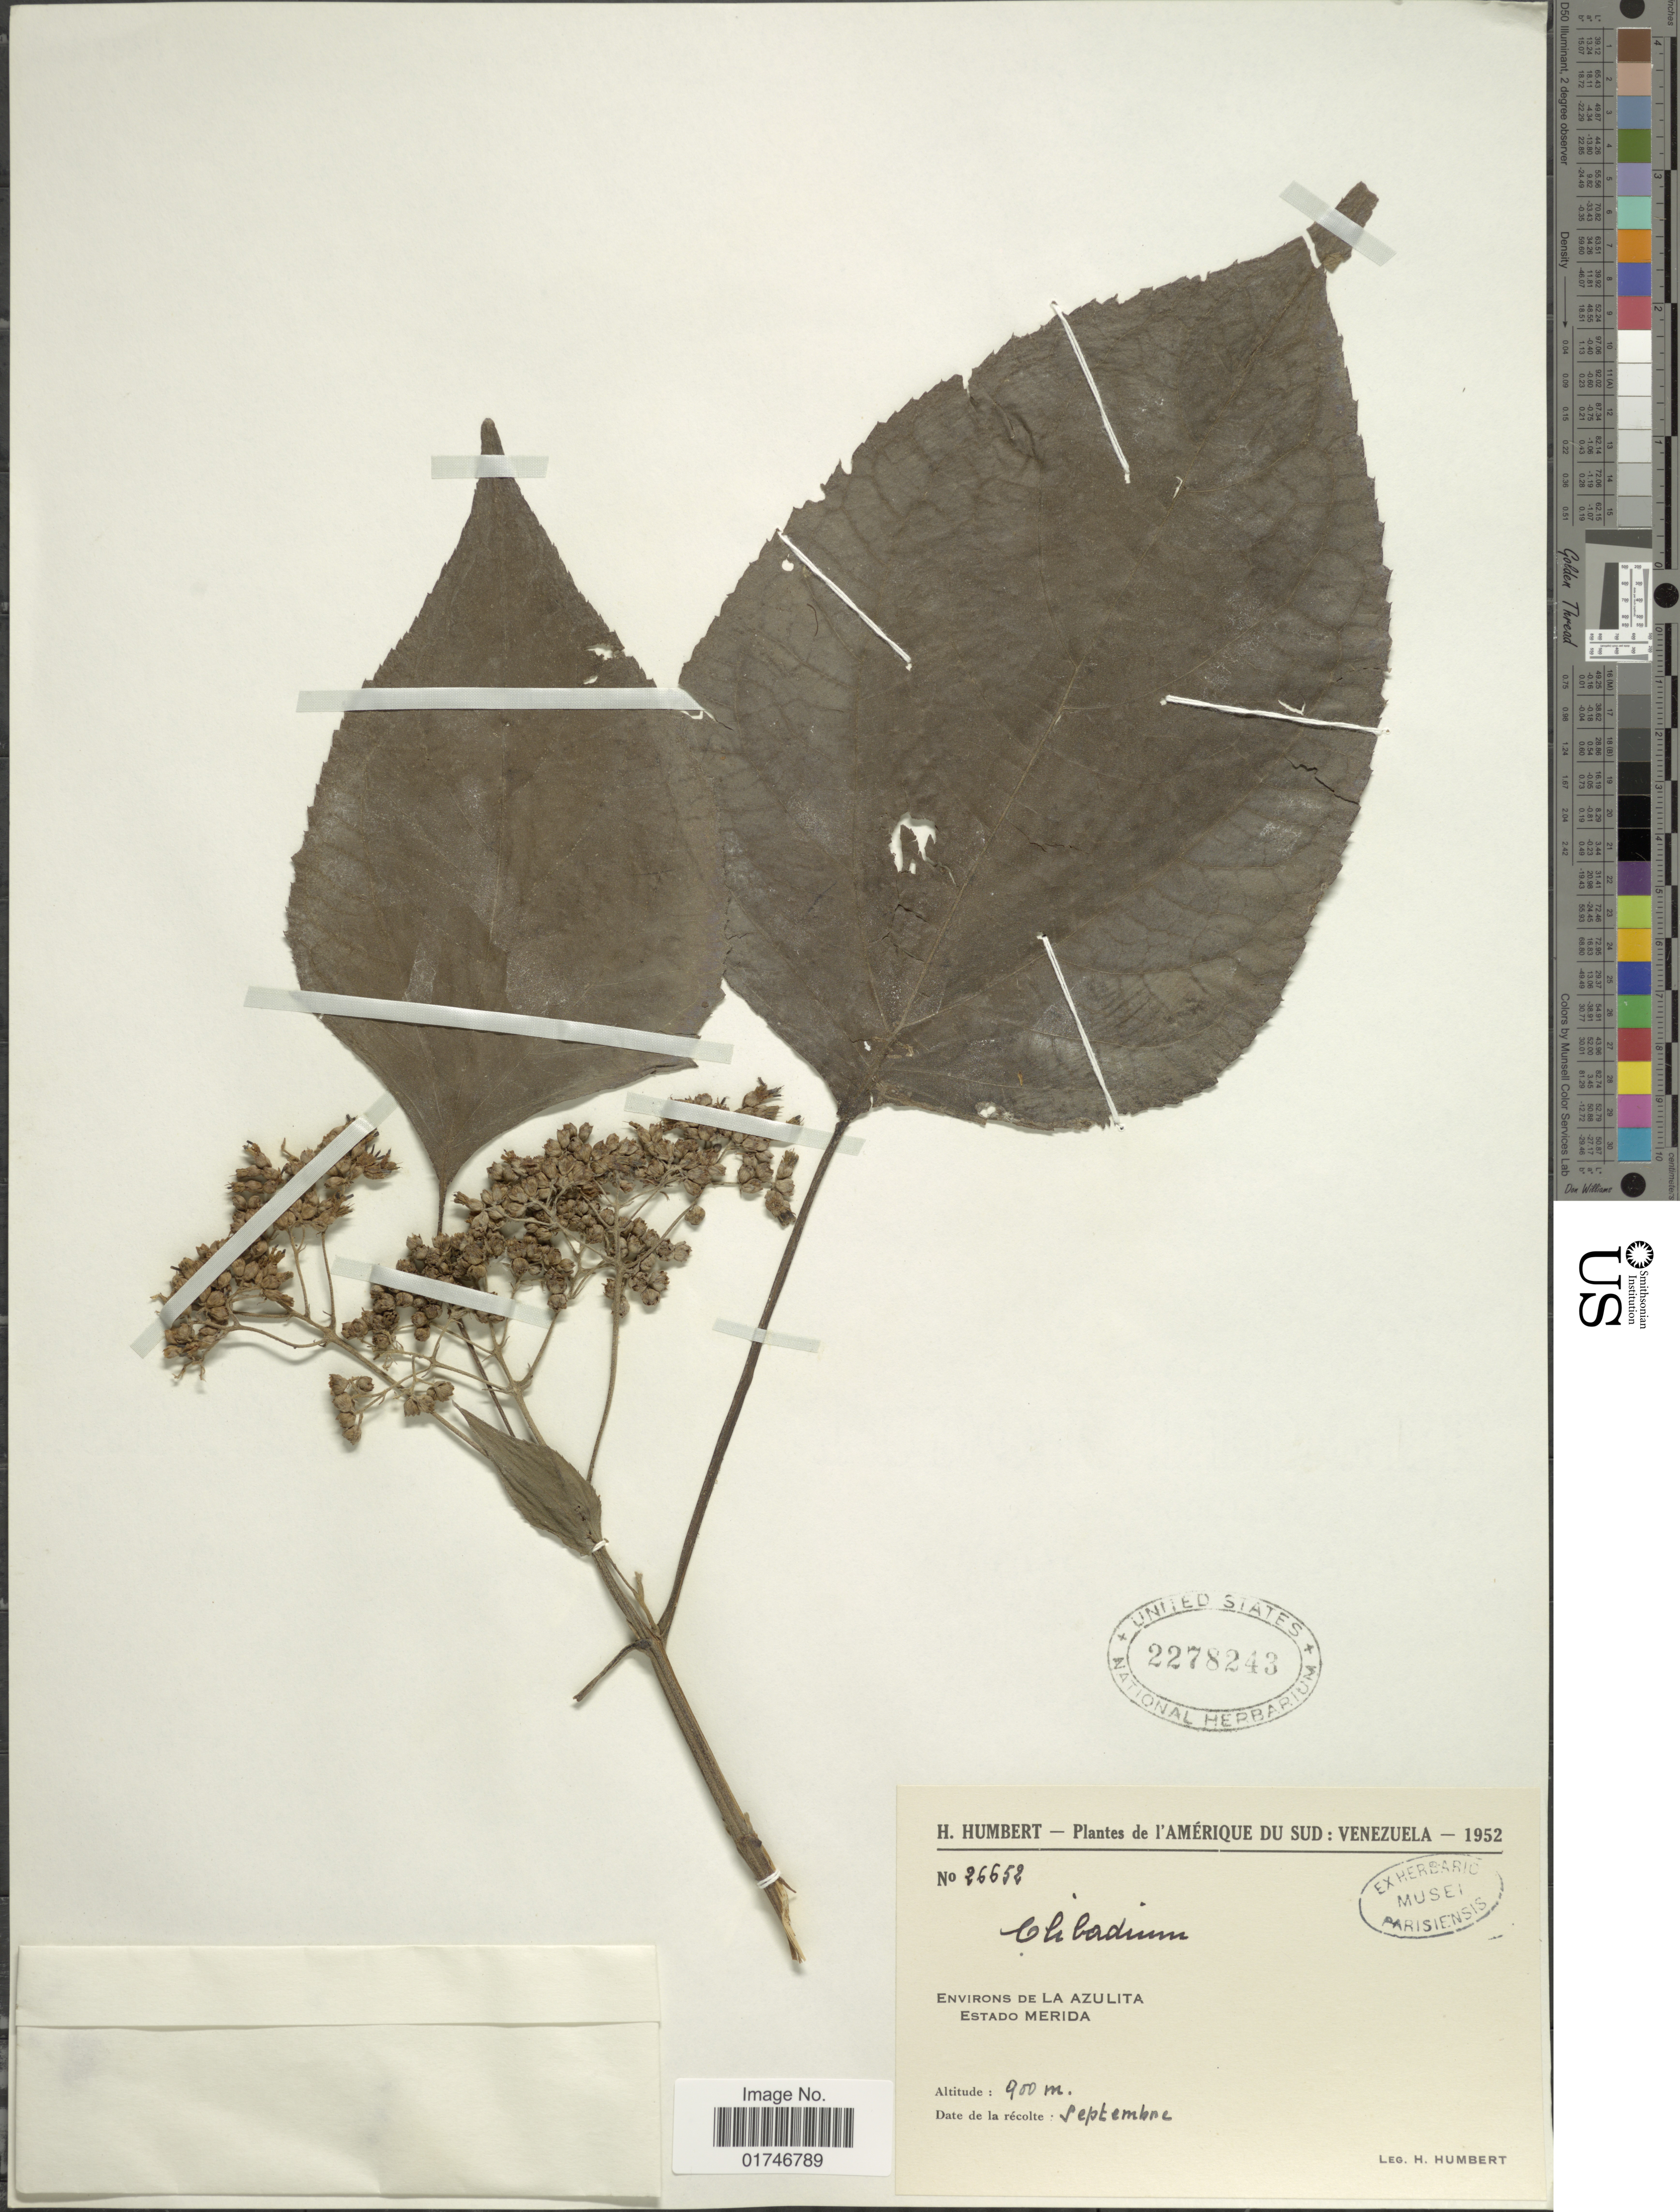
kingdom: Plantae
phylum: Tracheophyta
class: Magnoliopsida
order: Asterales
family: Asteraceae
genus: Clibadium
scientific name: Clibadium pediculatum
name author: Aristeg.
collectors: H. Humbert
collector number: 26652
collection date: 1952-09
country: Venezuela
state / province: Mérida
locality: Environs de la Azulita. Estado Merida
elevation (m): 900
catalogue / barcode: US 2278243